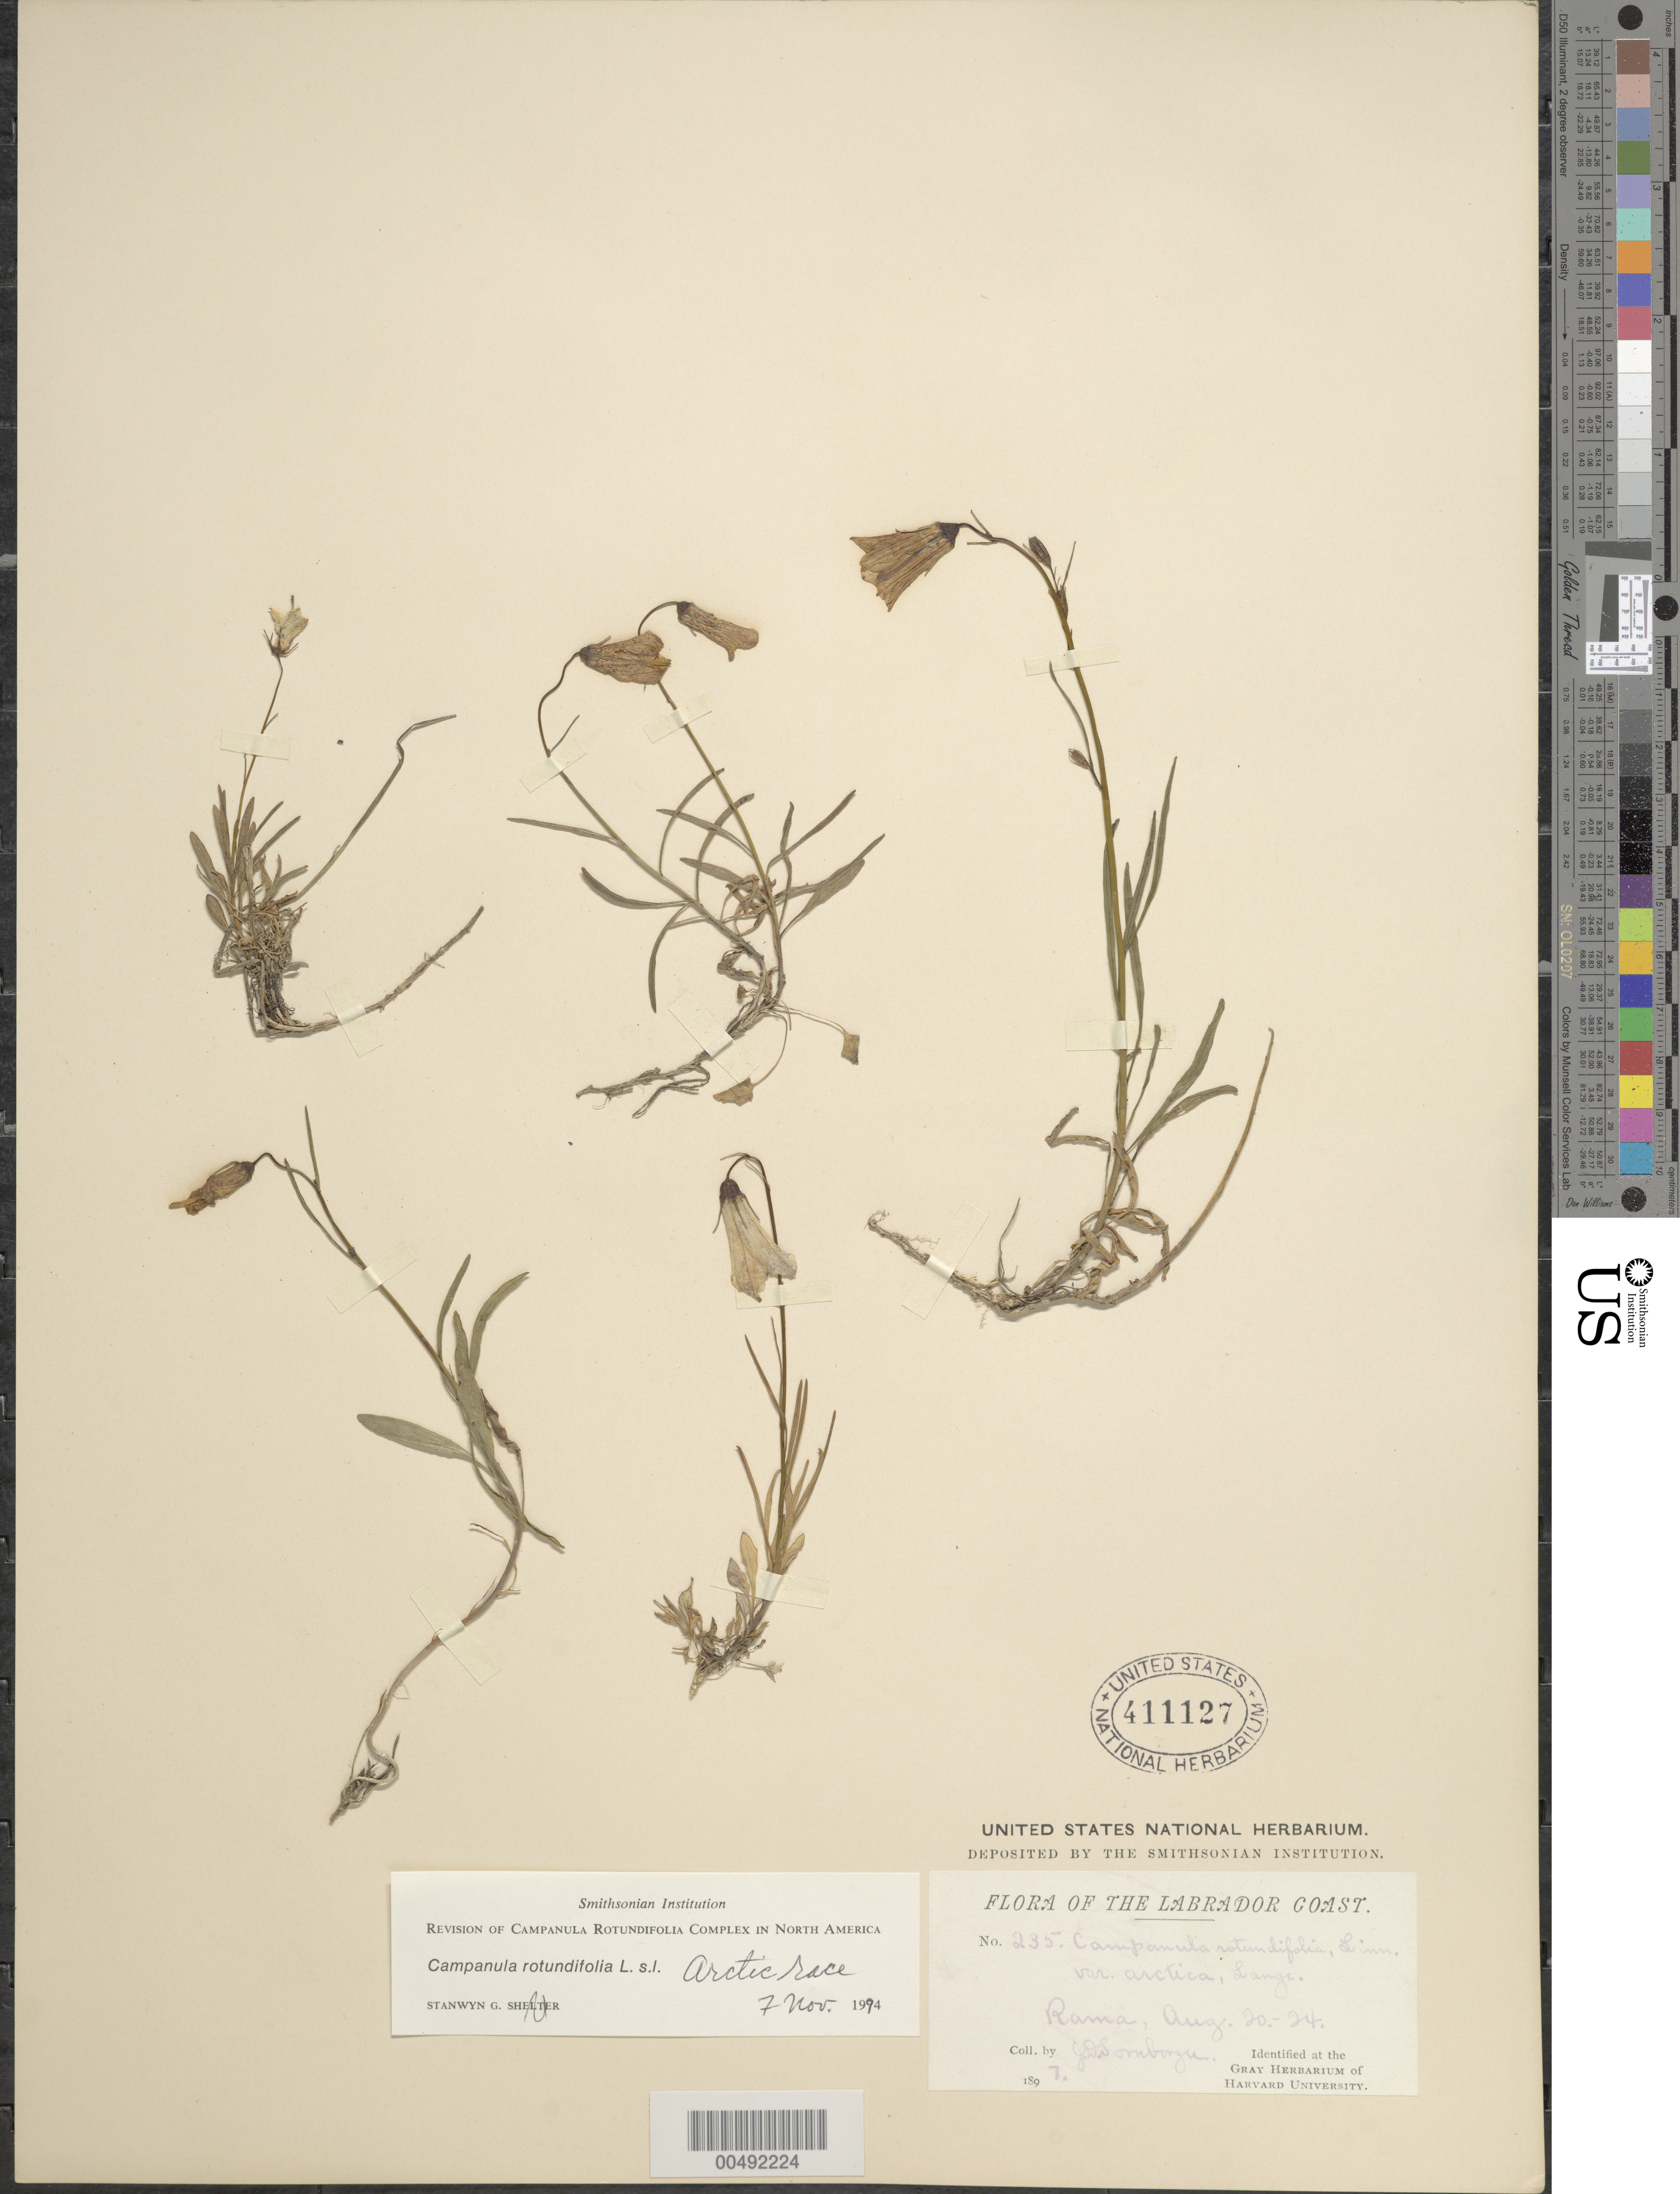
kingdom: Plantae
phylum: Tracheophyta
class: Magnoliopsida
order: Asterales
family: Campanulaceae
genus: Campanula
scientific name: Campanula rotundifolia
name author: L.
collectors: J. Sornborgu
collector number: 235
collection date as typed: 20 Aug 1897 to 24 Aug 1897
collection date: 1897-08-20/1897-08-24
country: Canada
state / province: Newfoundland and Labrador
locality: Labrador Coast, Rama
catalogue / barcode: US 411127